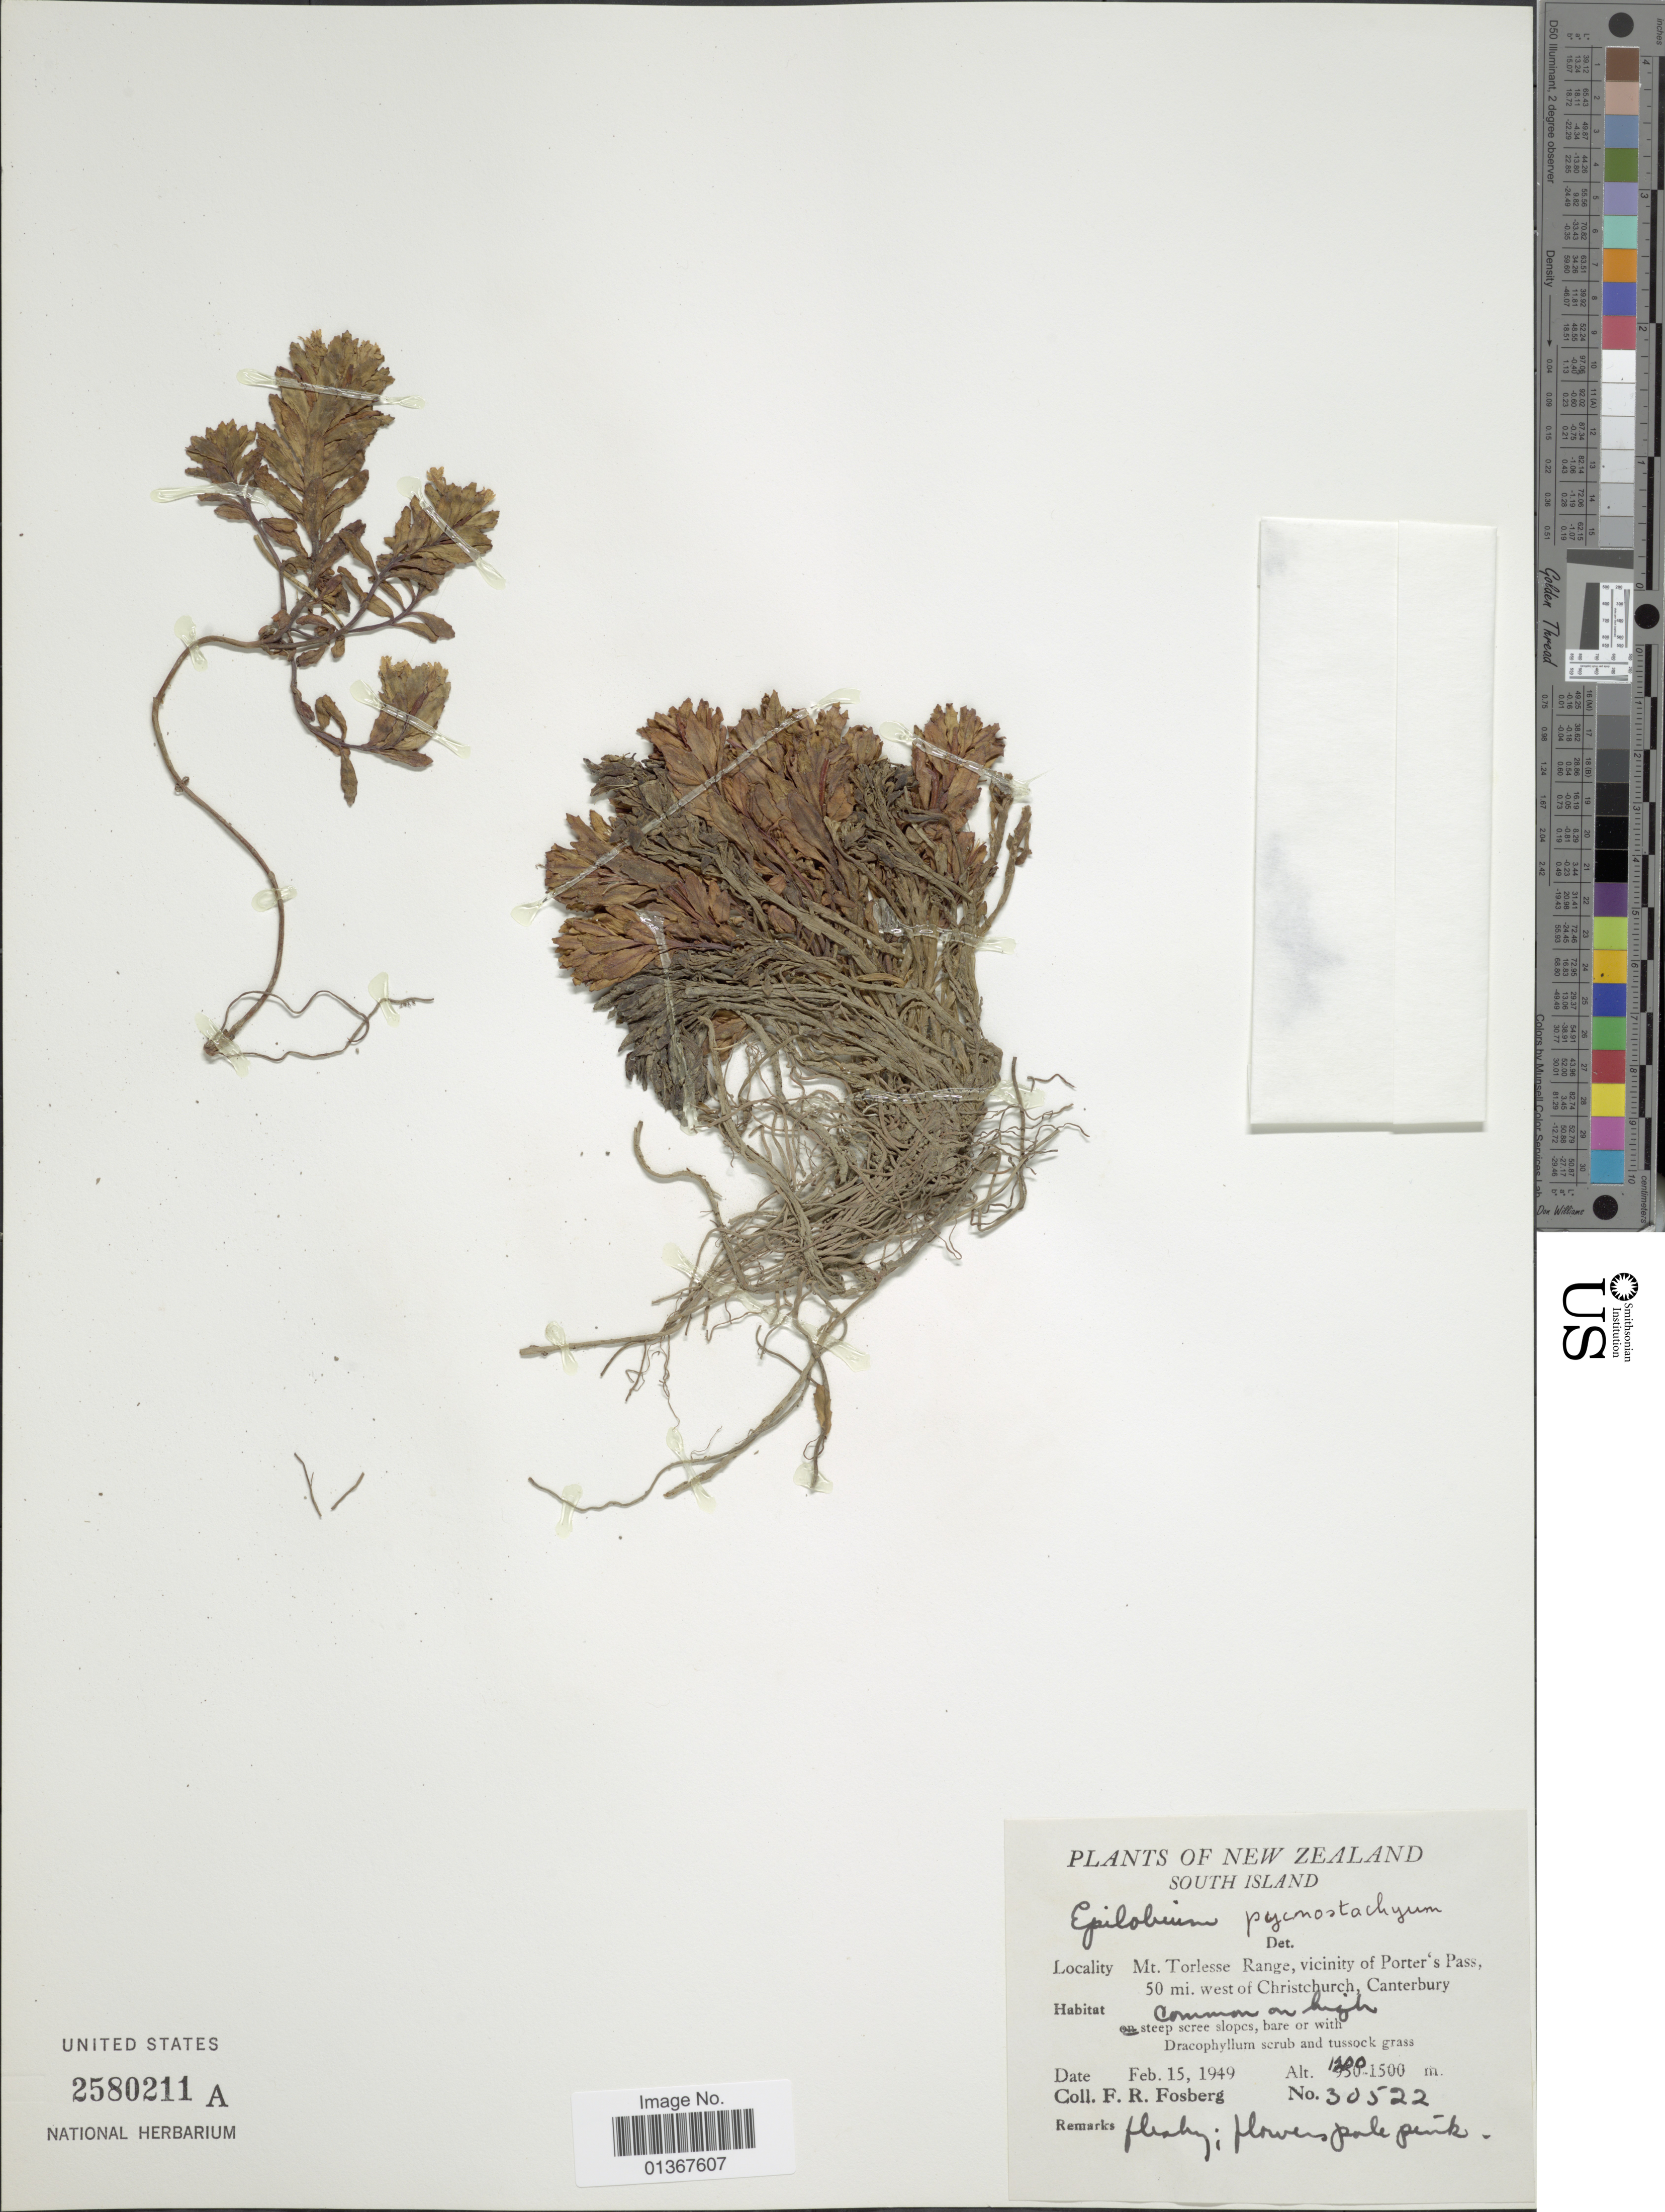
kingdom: Plantae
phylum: Tracheophyta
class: Magnoliopsida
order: Myrtales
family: Onagraceae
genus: Epilobium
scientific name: Epilobium pycnostachyum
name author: Hausskn.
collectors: F. R. Fosberg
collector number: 30522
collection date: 1949-02-15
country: New Zealand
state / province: Canterbury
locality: South Island. Mt. Torlesse Range, vicinity of Porter's Pass, 50 mi. west of Christchurch.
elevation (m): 1200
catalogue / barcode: US 2580211A